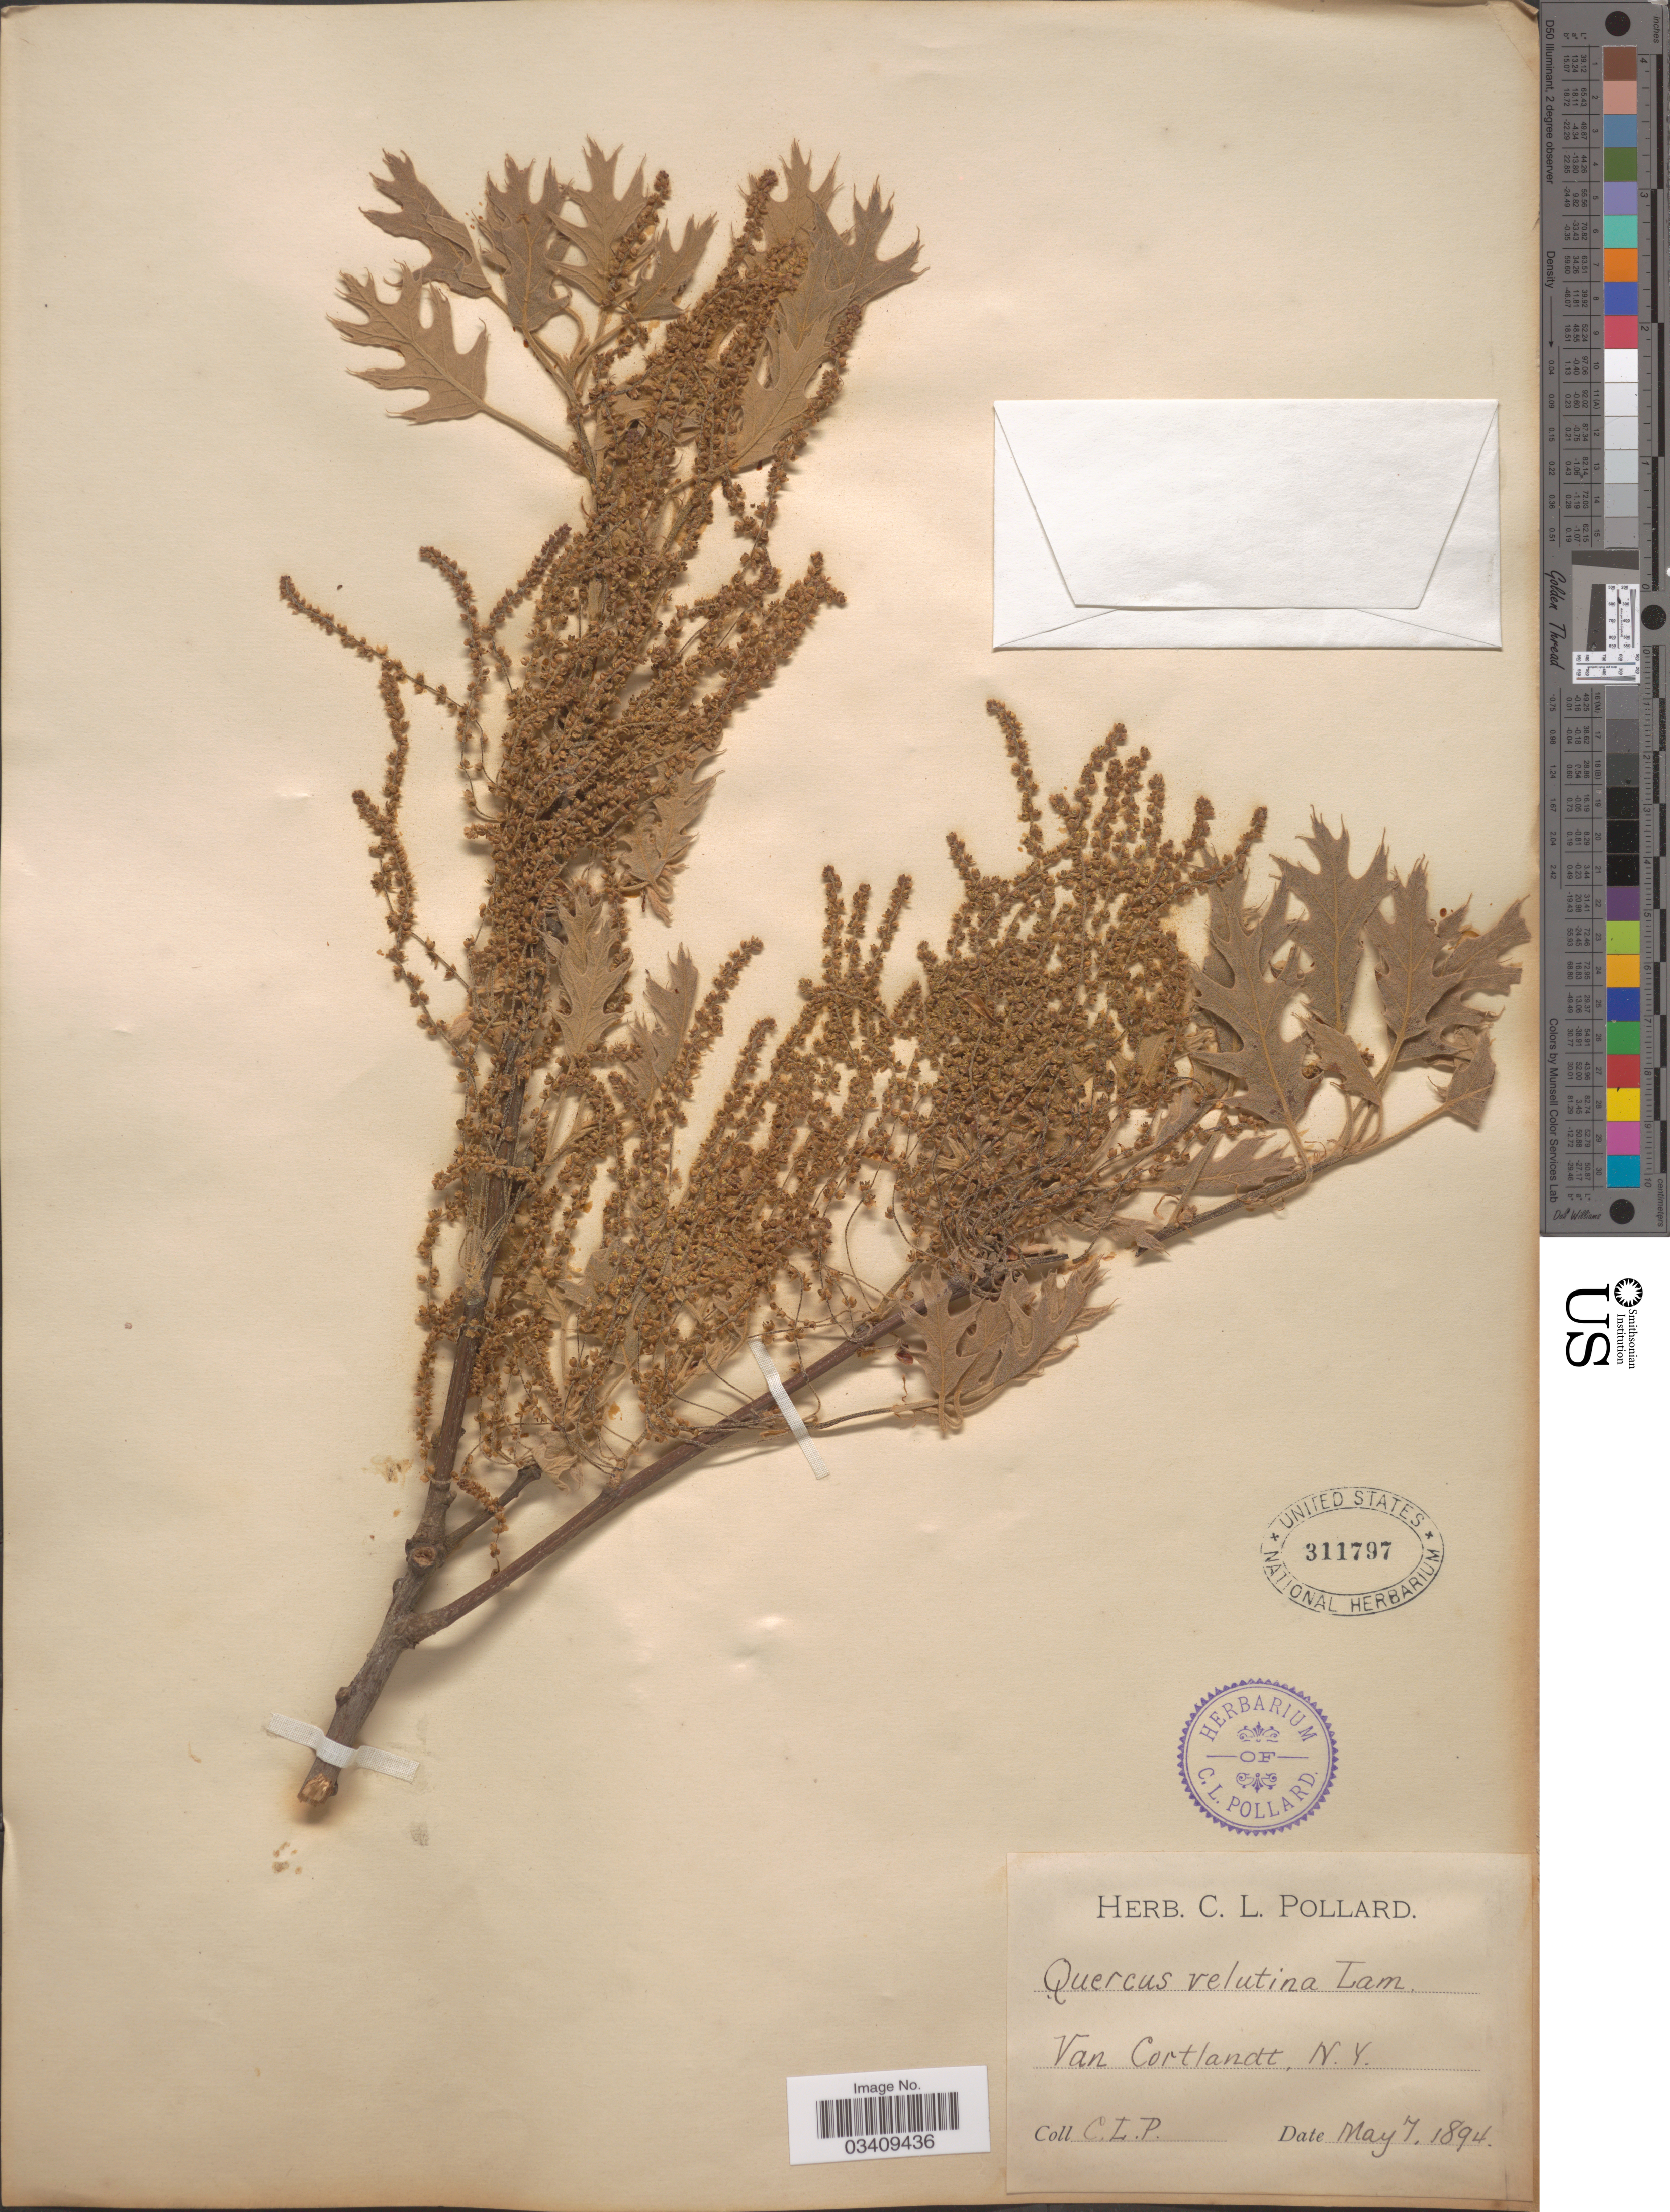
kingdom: Plantae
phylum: Tracheophyta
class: Magnoliopsida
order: Fagales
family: Fagaceae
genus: Quercus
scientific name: Quercus velutina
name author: Lam.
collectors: C. L. Pollard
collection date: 1894-05-07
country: United States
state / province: New York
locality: Van Cortlandt.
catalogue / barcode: US 311797